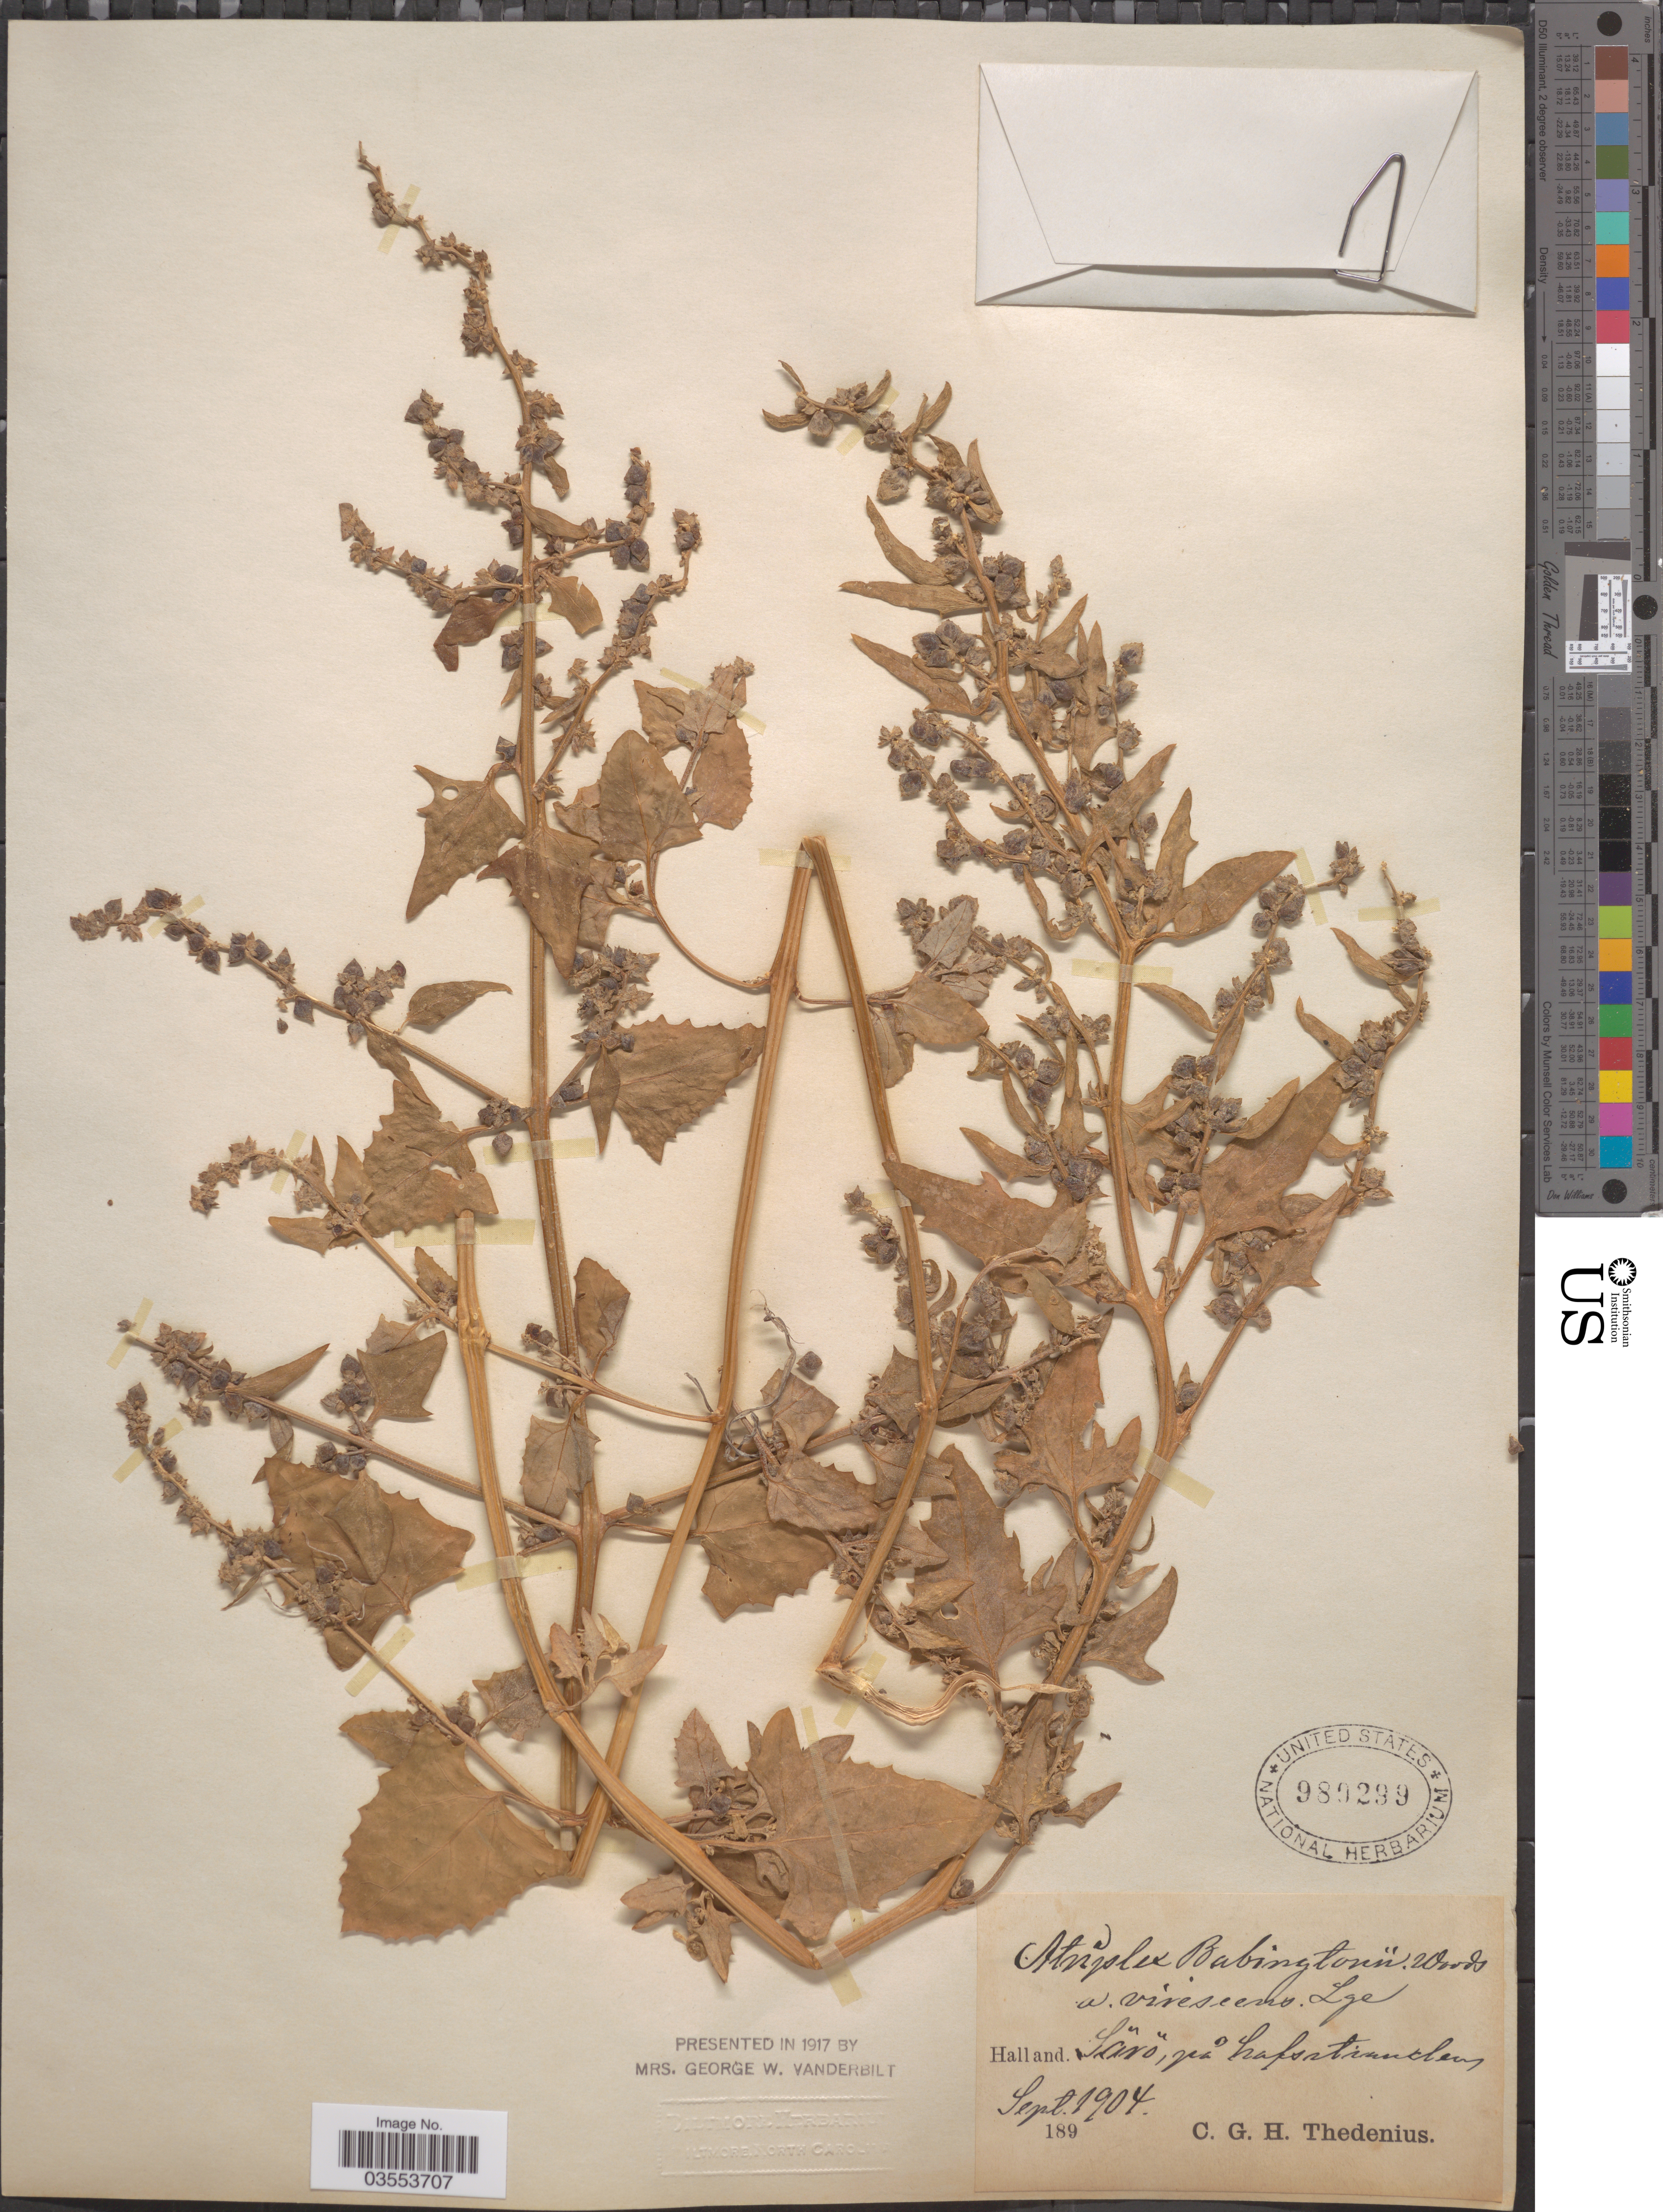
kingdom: Plantae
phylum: Tracheophyta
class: Magnoliopsida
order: Caryophyllales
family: Amaranthaceae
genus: Atriplex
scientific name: Atriplex babingtonii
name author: J. Woods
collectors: C. Thedenius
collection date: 1904-09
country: Sweden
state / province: Halland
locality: Särö, på hafsstranden.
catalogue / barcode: US 980299